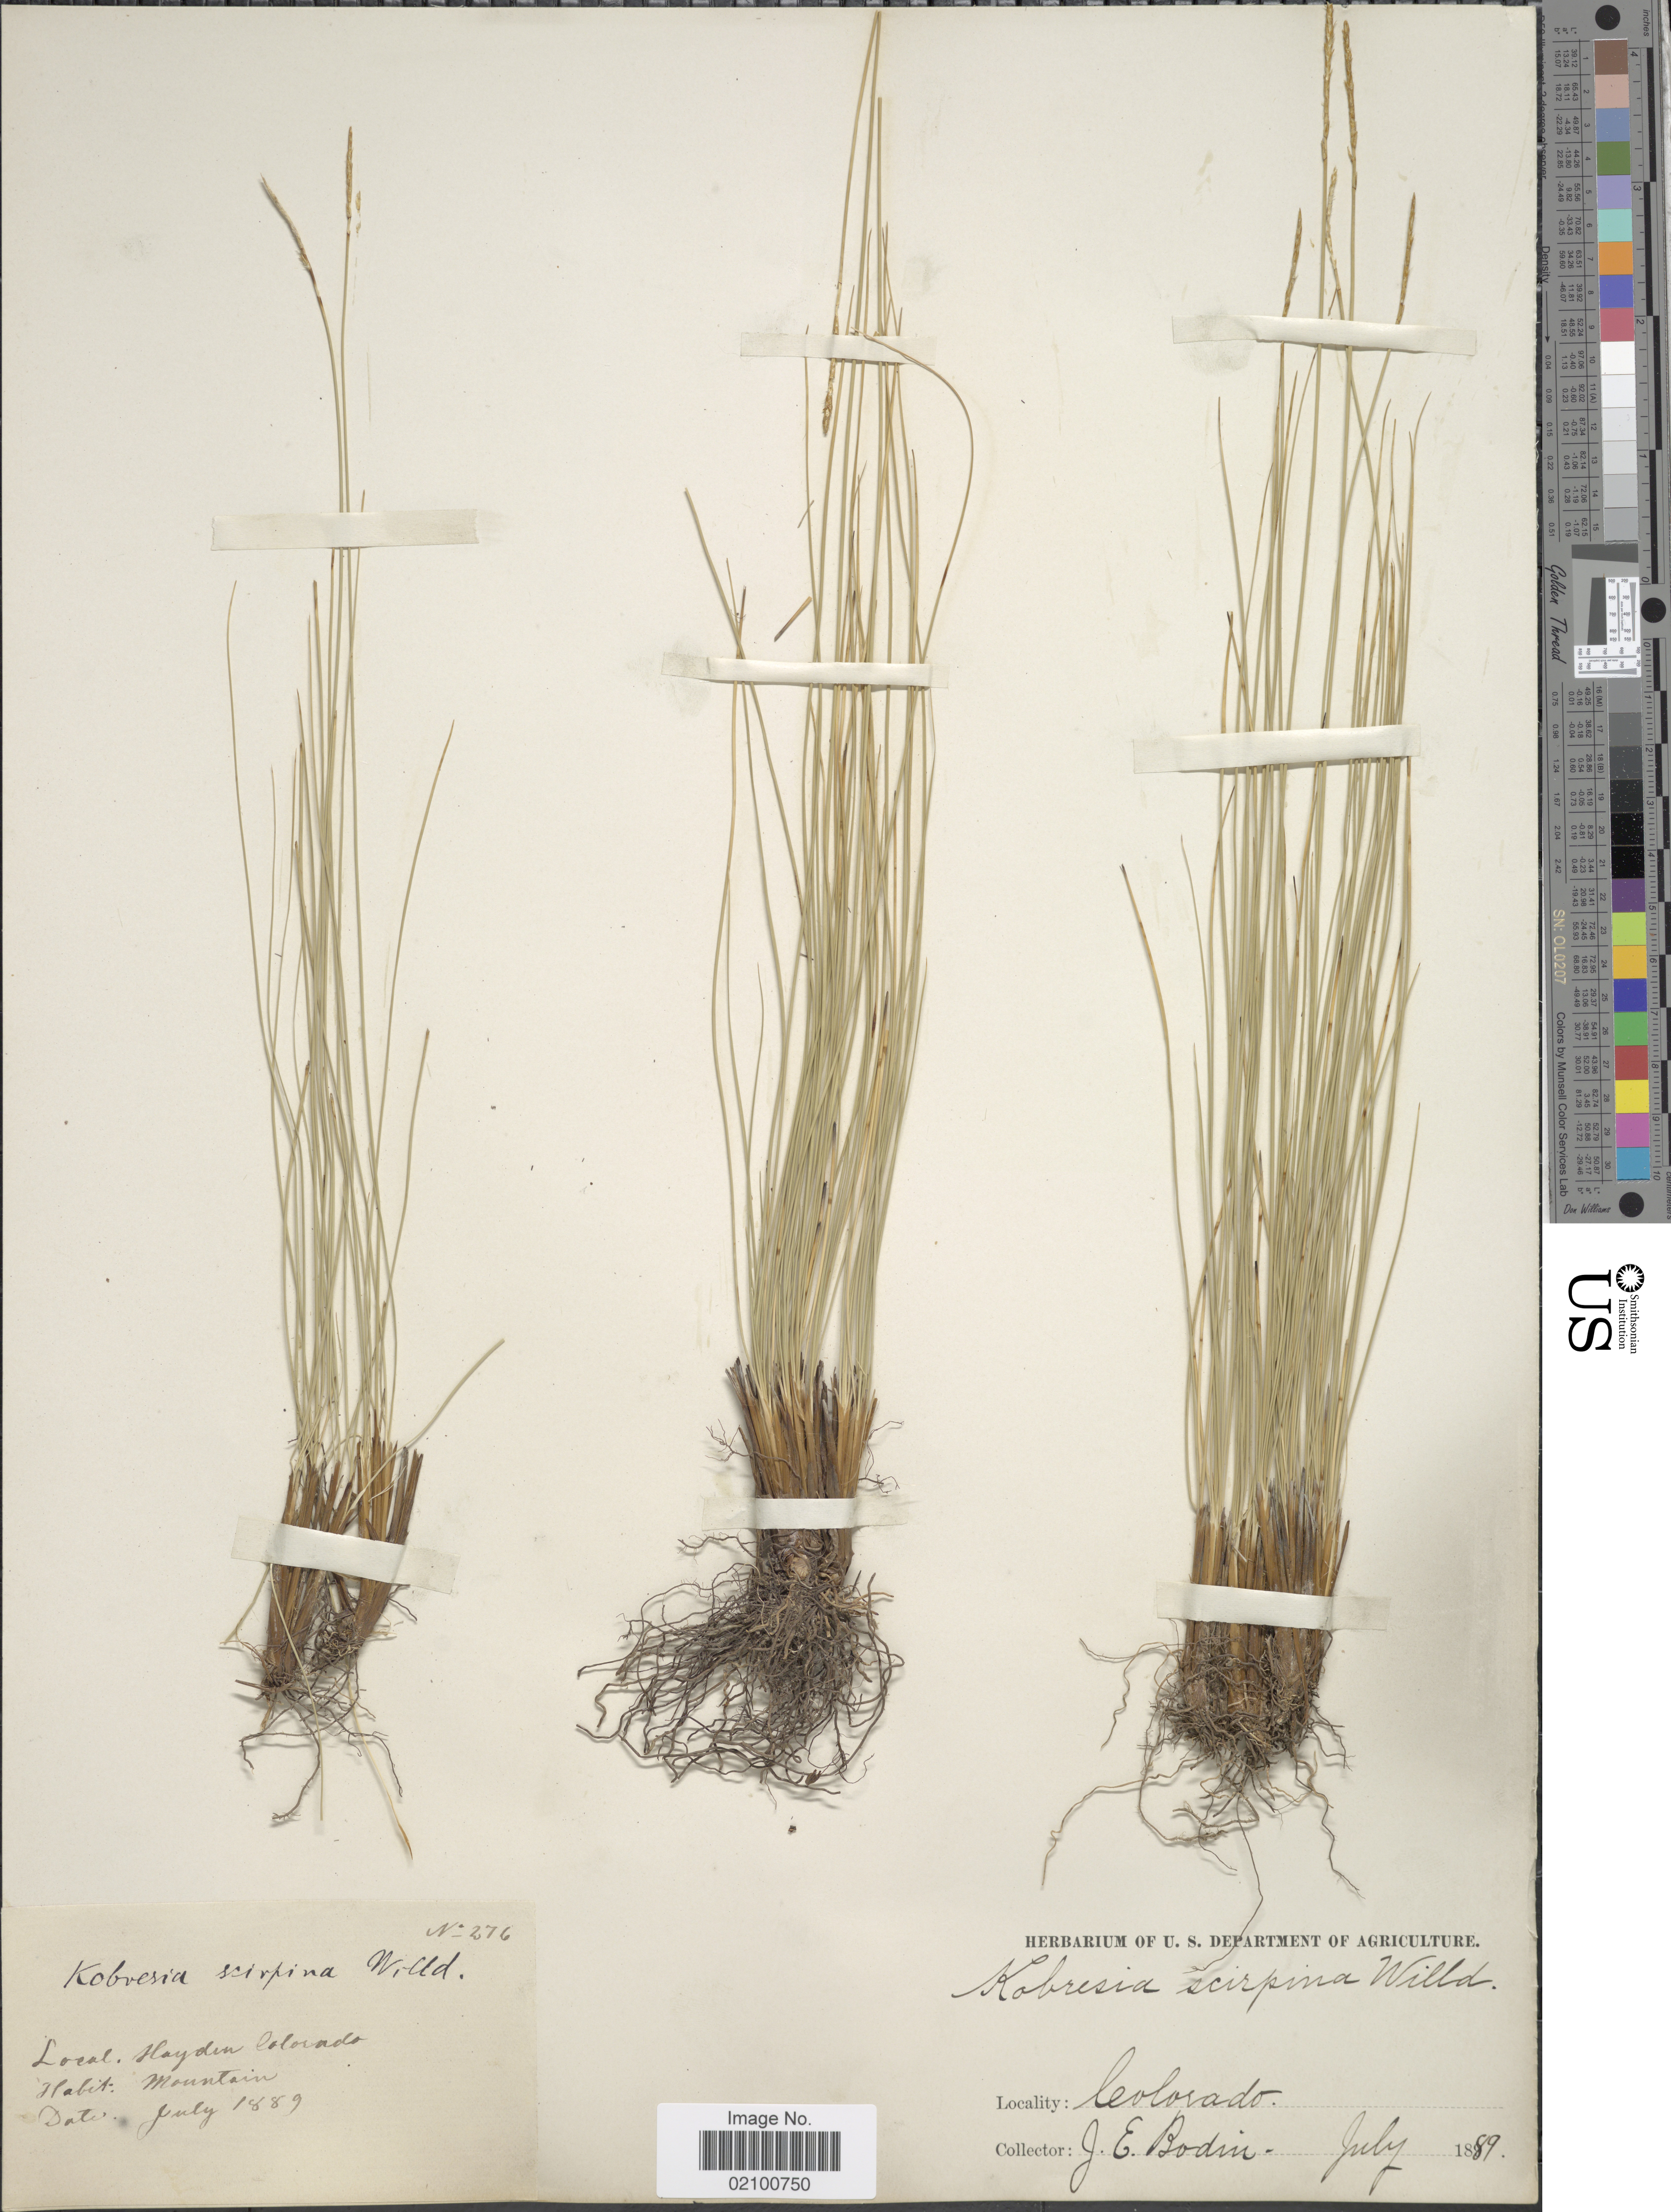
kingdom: Plantae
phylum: Tracheophyta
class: Liliopsida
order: Poales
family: Cyperaceae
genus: Carex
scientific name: Carex myosuroides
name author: Vill.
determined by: Strong, M. T., (US), Smithsonian Institution - National Museum of Natural History (UNITED STATES)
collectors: J. E. Bodin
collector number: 276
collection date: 1889-07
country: United States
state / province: Colorado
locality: Hayden, Mountain